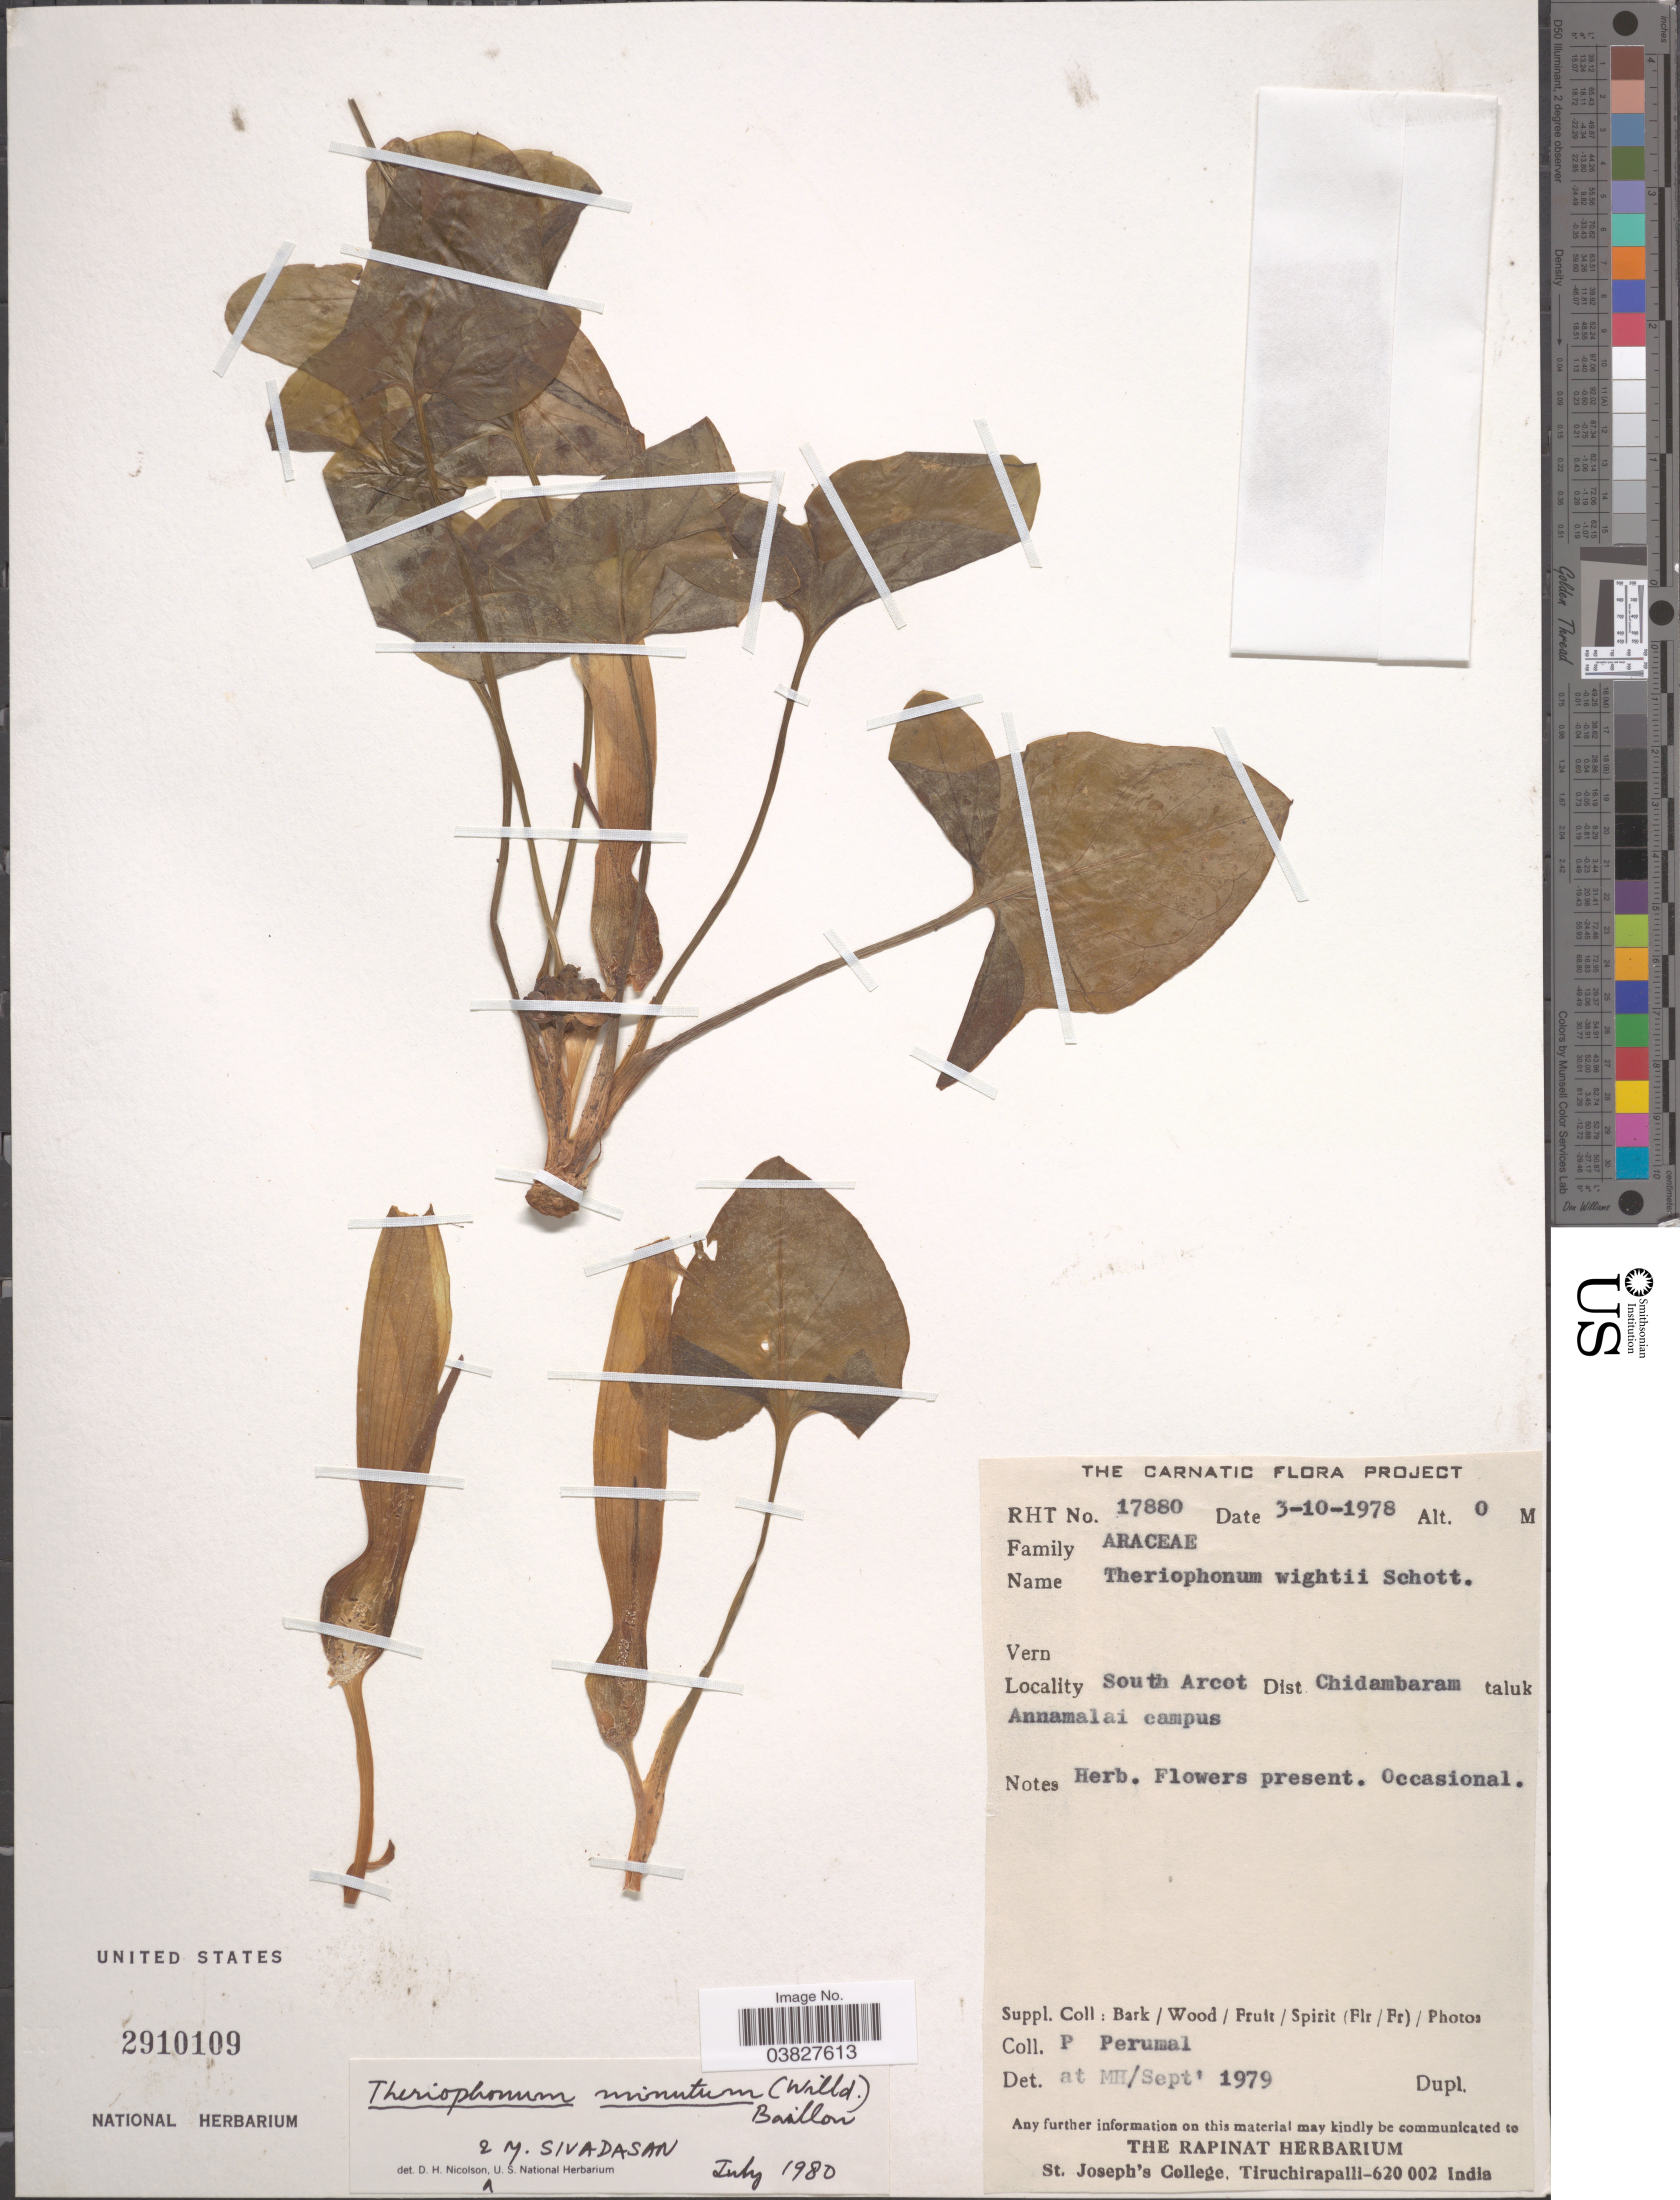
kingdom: Plantae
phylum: Tracheophyta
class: Liliopsida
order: Alismatales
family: Araceae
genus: Theriophonum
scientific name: Theriophonum minutum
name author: (Willd.) Baill.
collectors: P. Perumal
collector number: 17880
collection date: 1978-10-03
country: India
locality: South Arcot. Dist. Chidambaram taluk Annamalai campus.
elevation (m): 0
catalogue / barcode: US 2910109